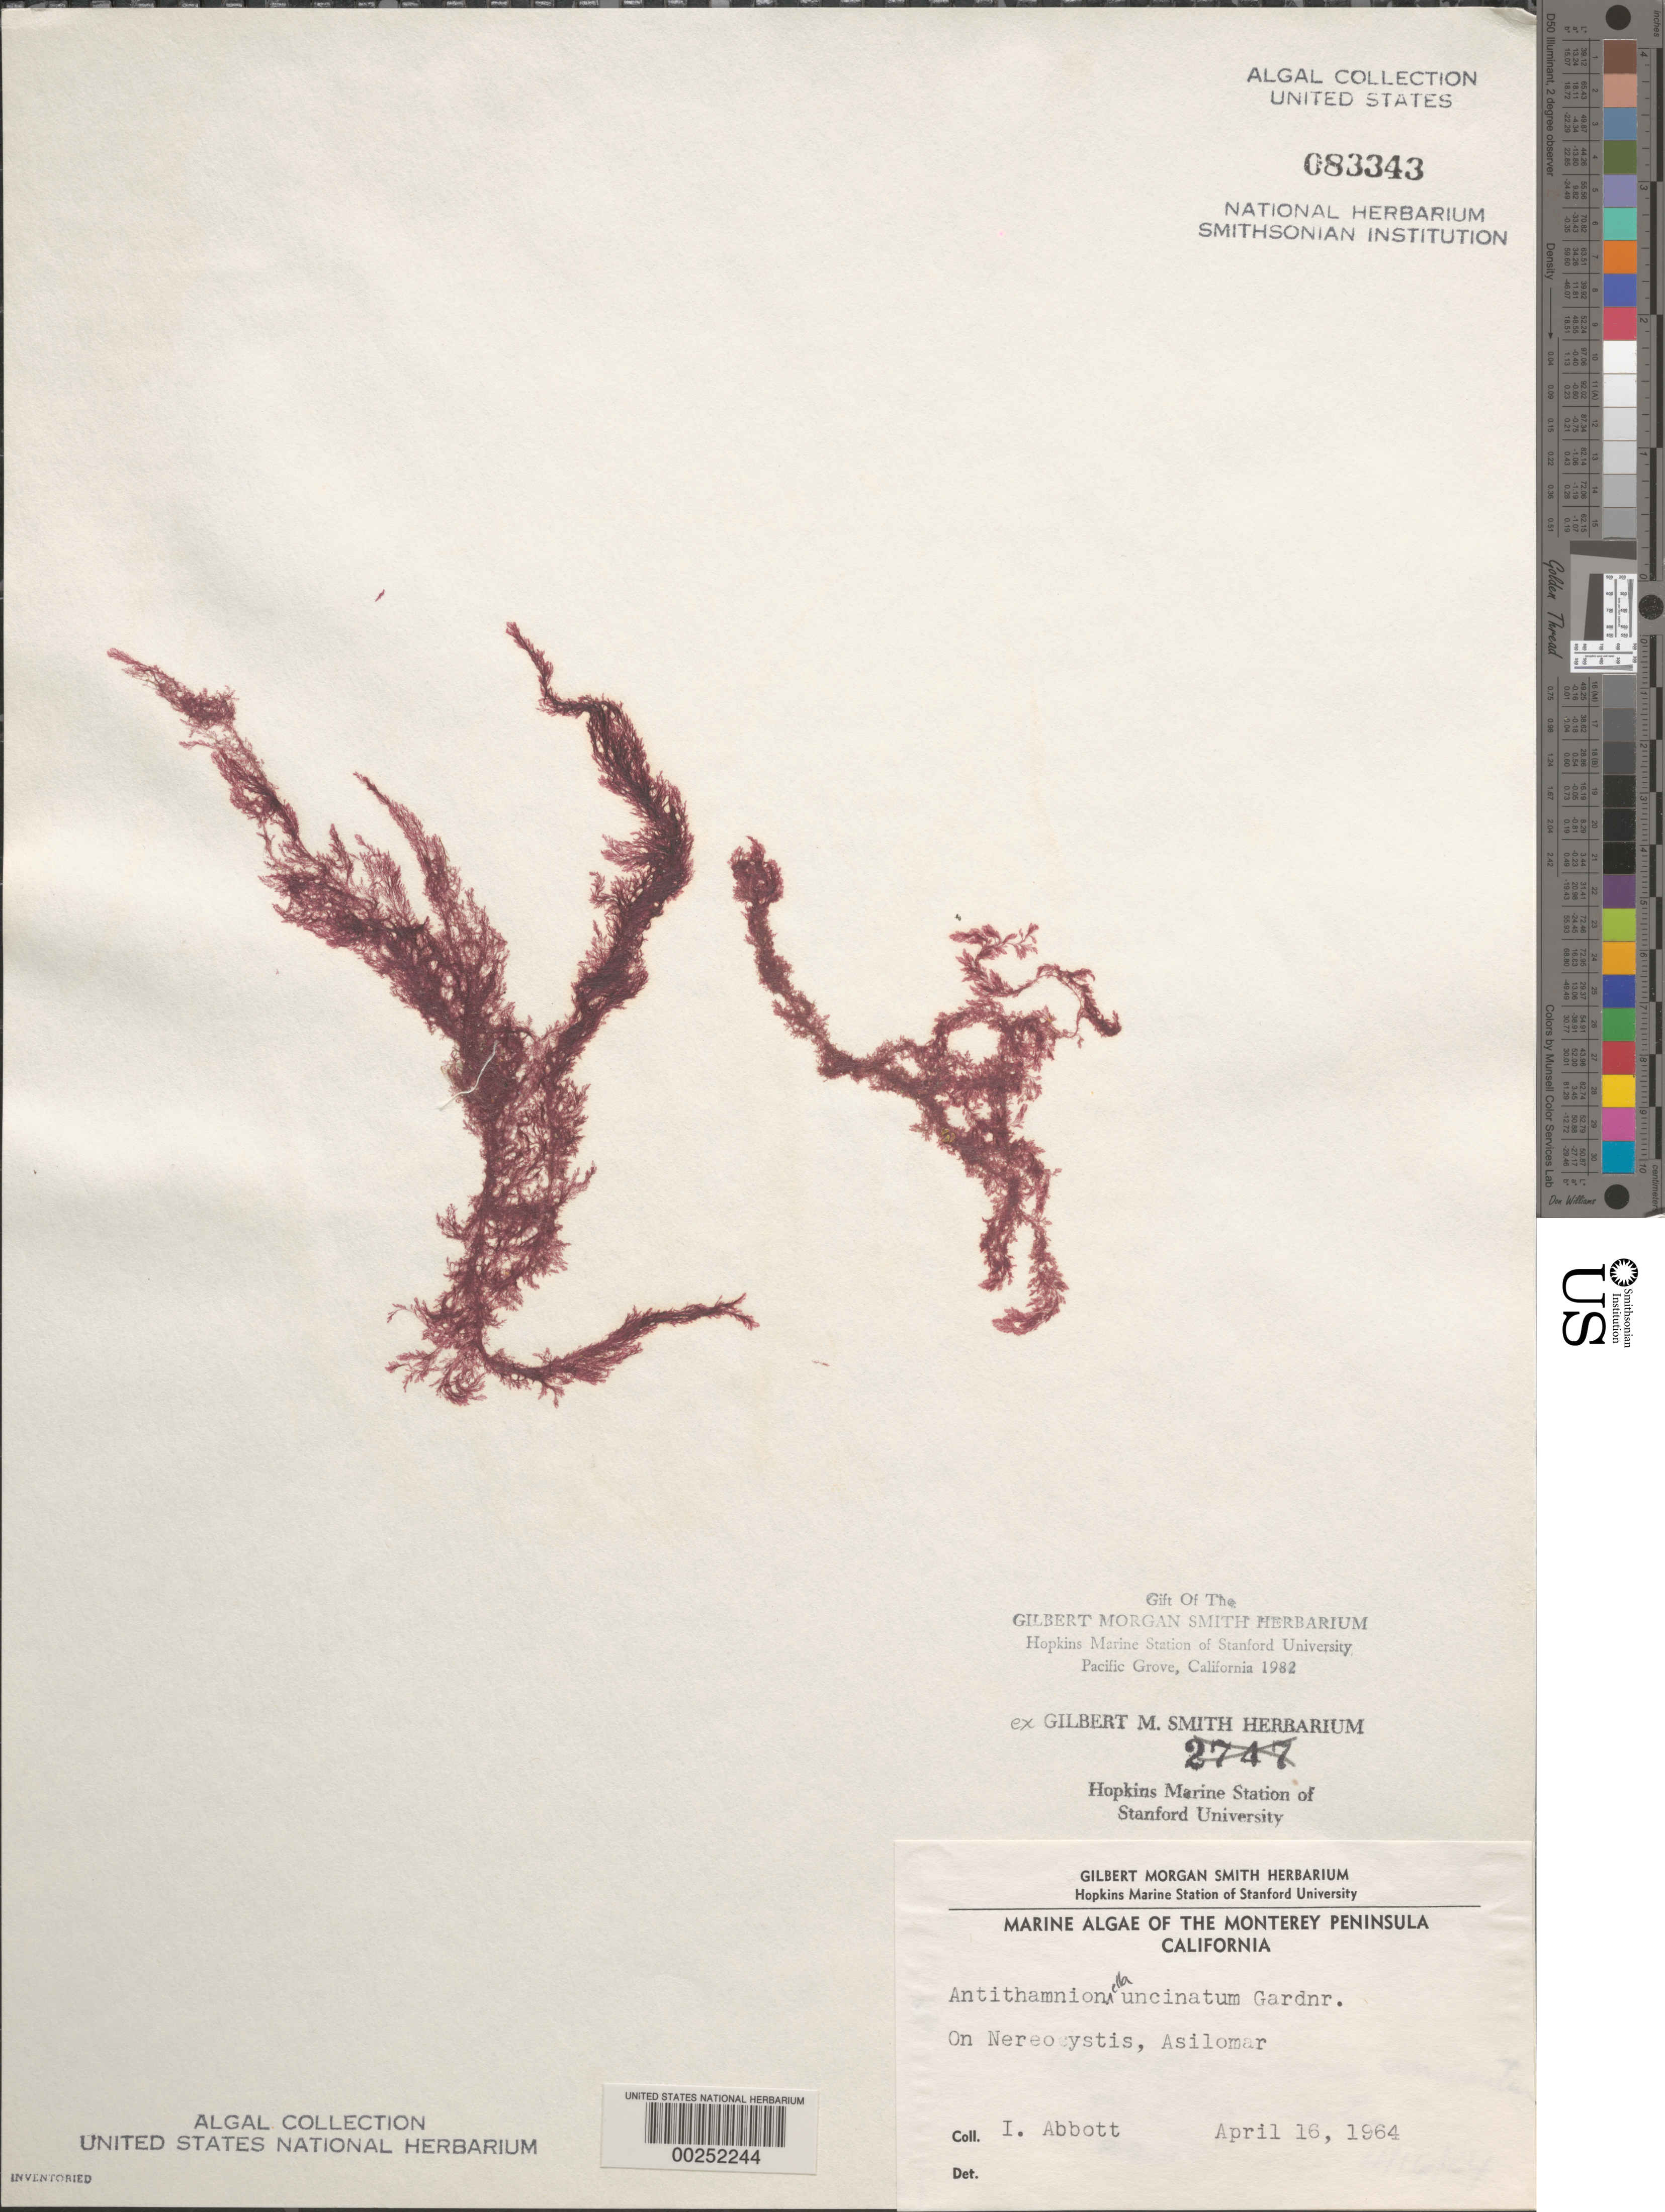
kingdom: Plantae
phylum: Rhodophyta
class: Florideophyceae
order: Ceramiales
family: Ceramiaceae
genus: Antithamnionella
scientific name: Antithamnionella uncinatum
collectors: I. A. Abbott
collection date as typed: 16 Apr 1964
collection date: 1964-04-16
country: United States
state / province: California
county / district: Monterey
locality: Asilomar, Monterey Peninsula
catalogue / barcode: US 83343